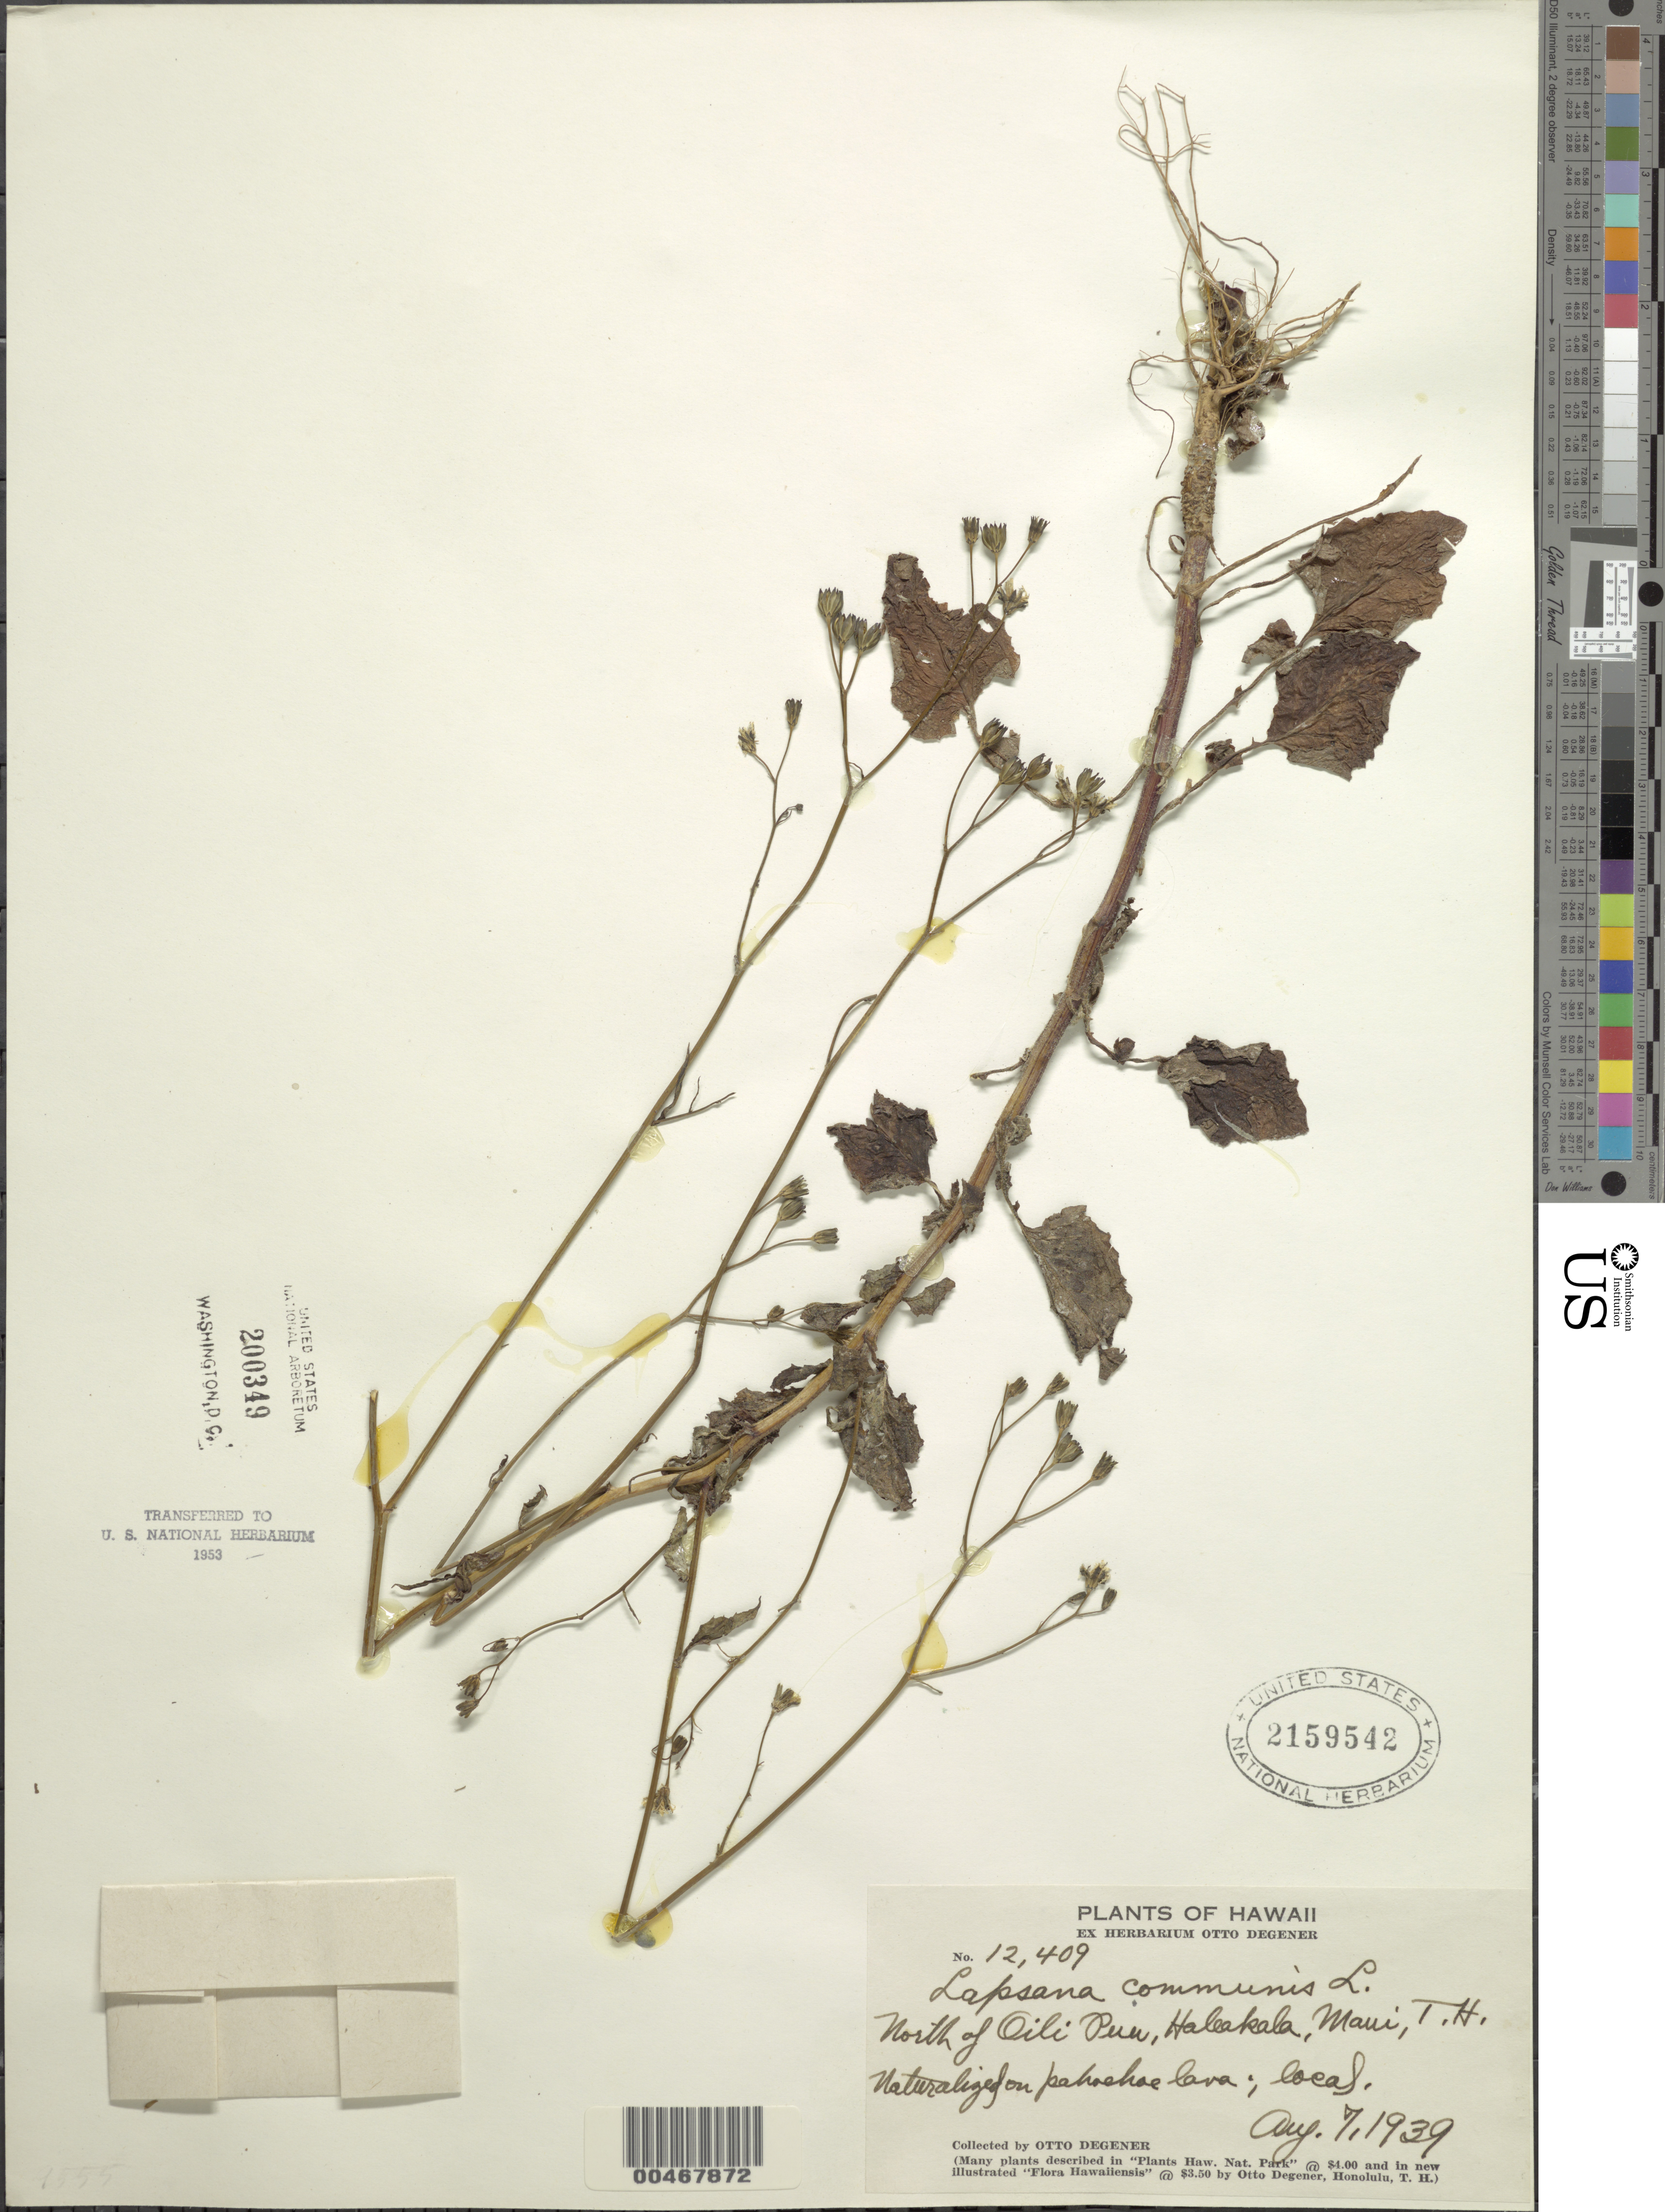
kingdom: Plantae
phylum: Tracheophyta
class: Magnoliopsida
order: Asterales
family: Asteraceae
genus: Lapsana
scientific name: Lapsana communis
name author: L.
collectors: O. Degener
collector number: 12409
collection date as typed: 7 Aug 1939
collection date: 1939-08-07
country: United States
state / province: Hawaii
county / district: Maui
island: Maui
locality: N of Oili Puu, Haleakala, Maui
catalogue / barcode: US 2159542